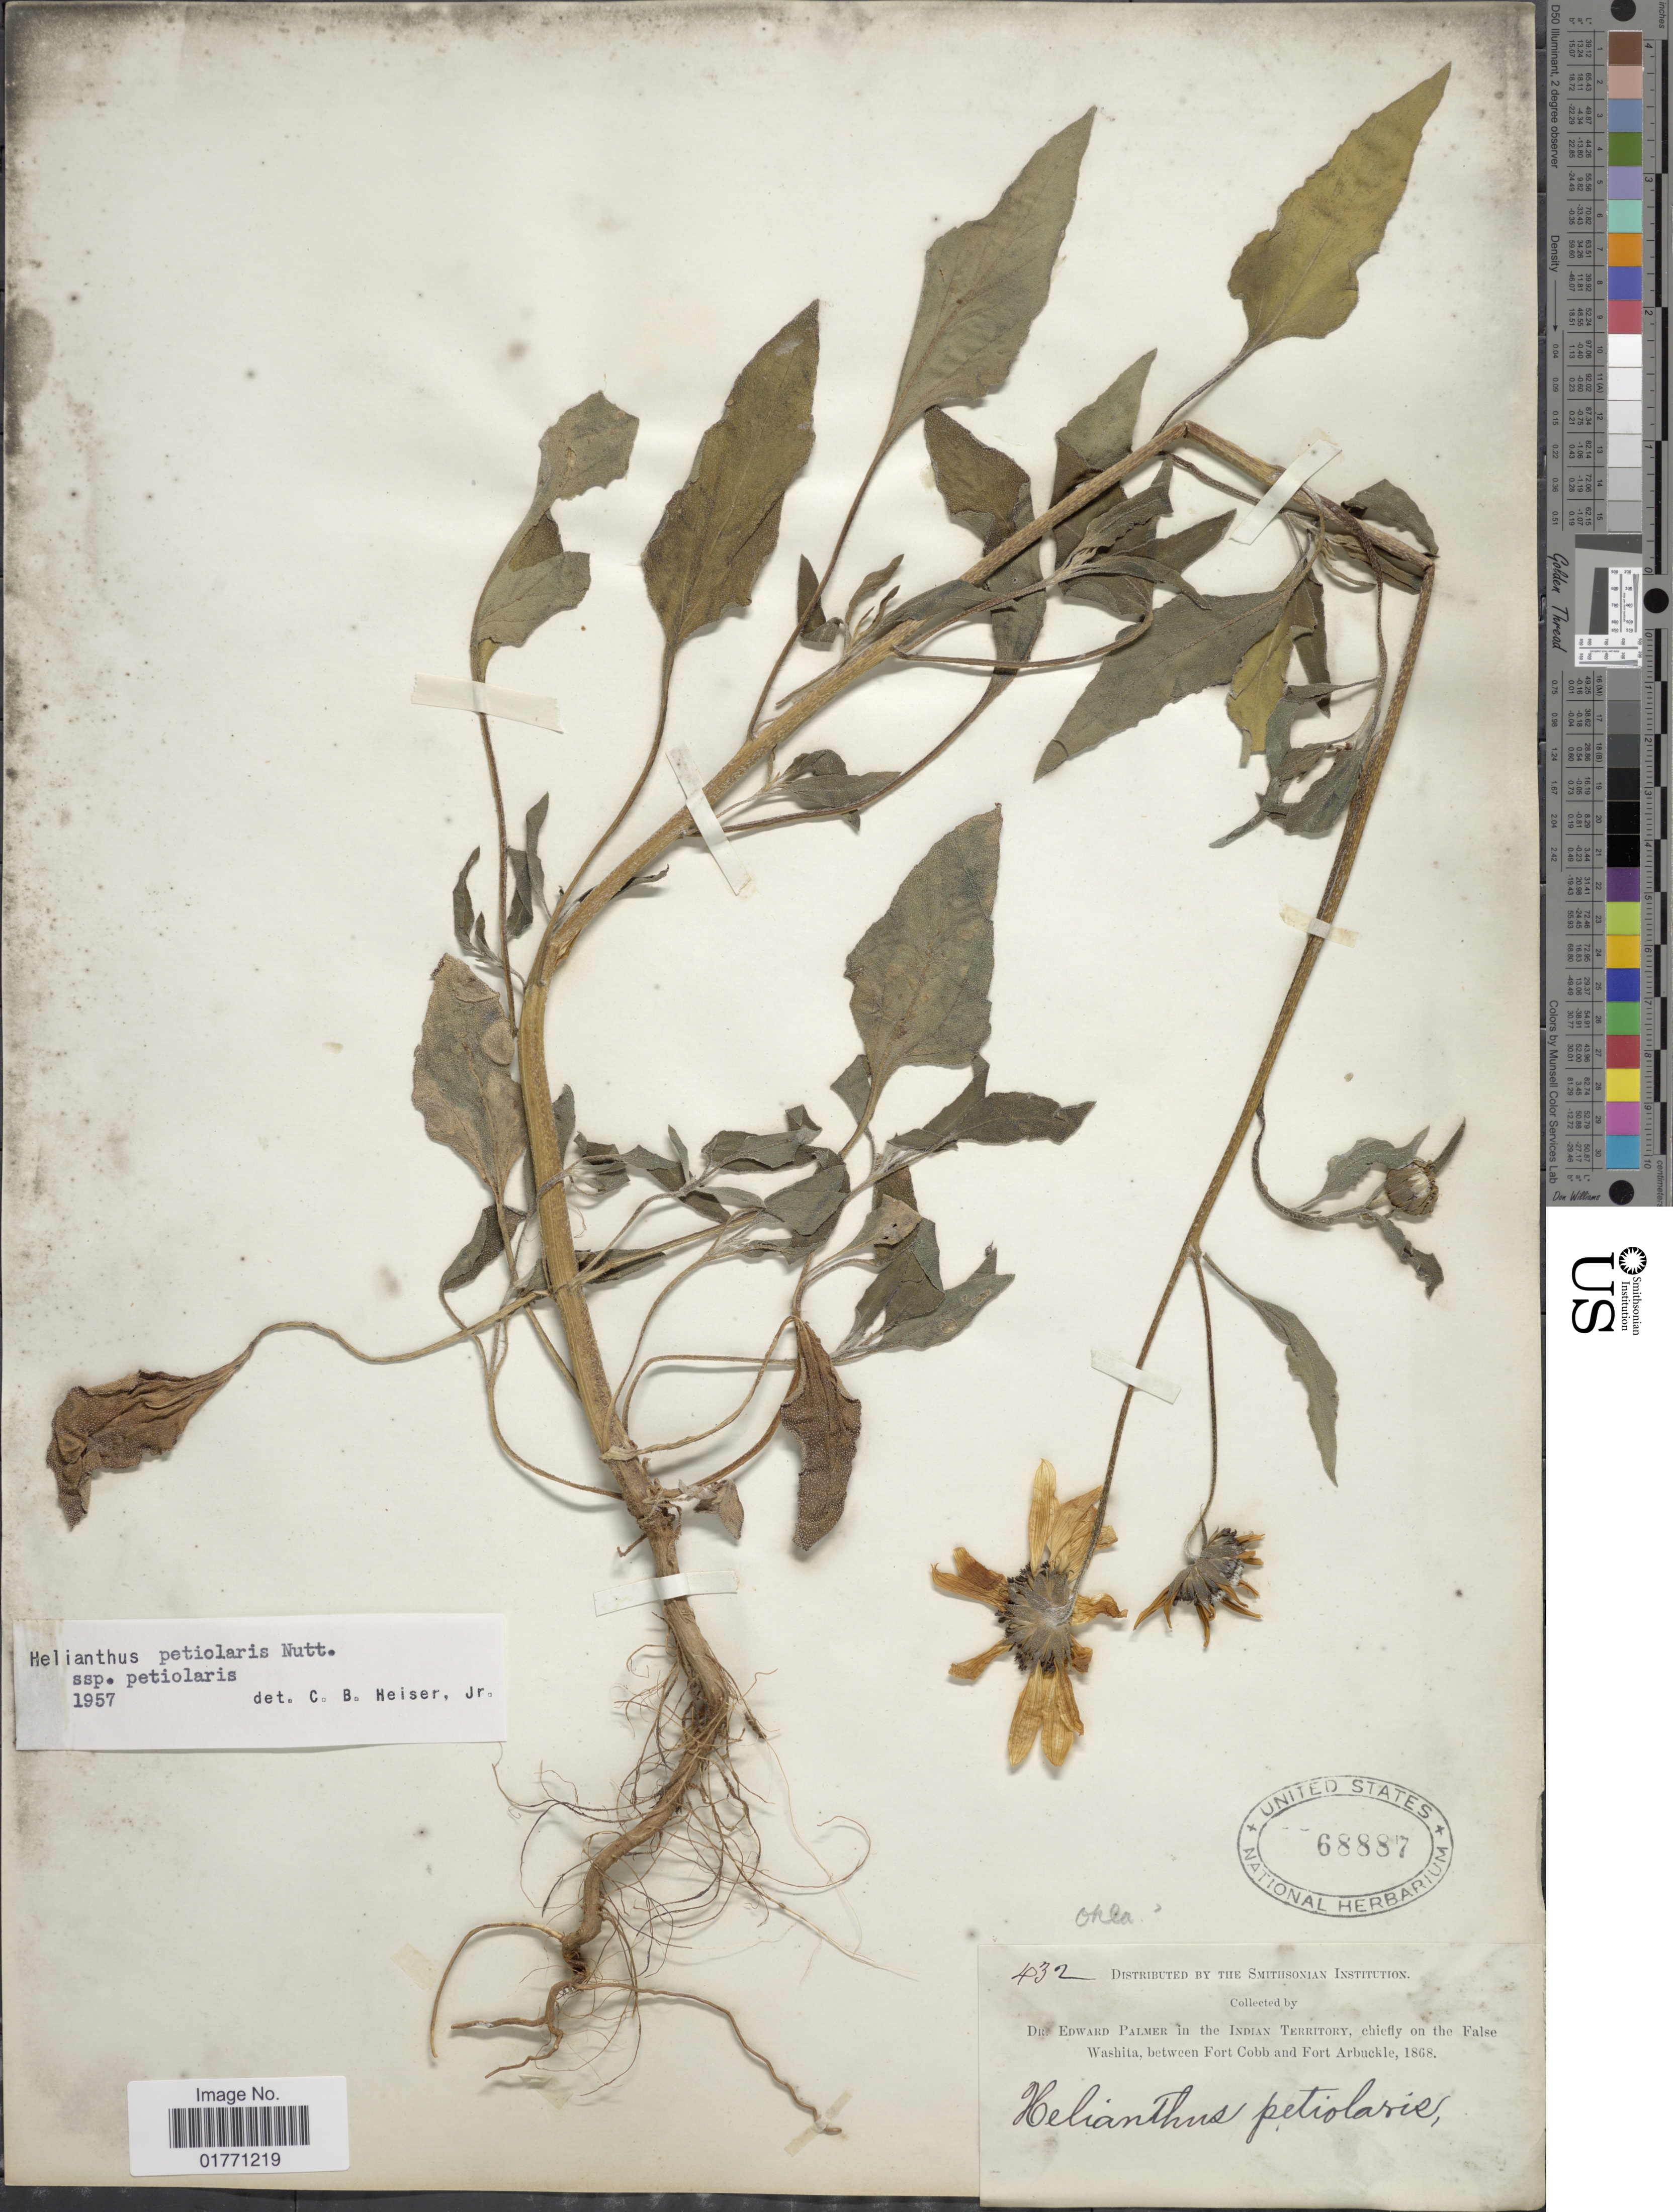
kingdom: Plantae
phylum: Tracheophyta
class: Magnoliopsida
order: Asterales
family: Asteraceae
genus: Helianthus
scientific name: Helianthus petiolaris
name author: Nutt.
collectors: E. Palmer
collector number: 432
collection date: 1868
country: United States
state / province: Oklahoma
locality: Indian Territory, chiefly on the False Washita, between Fort Cobb and Fort Atbackle.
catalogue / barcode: US 68887